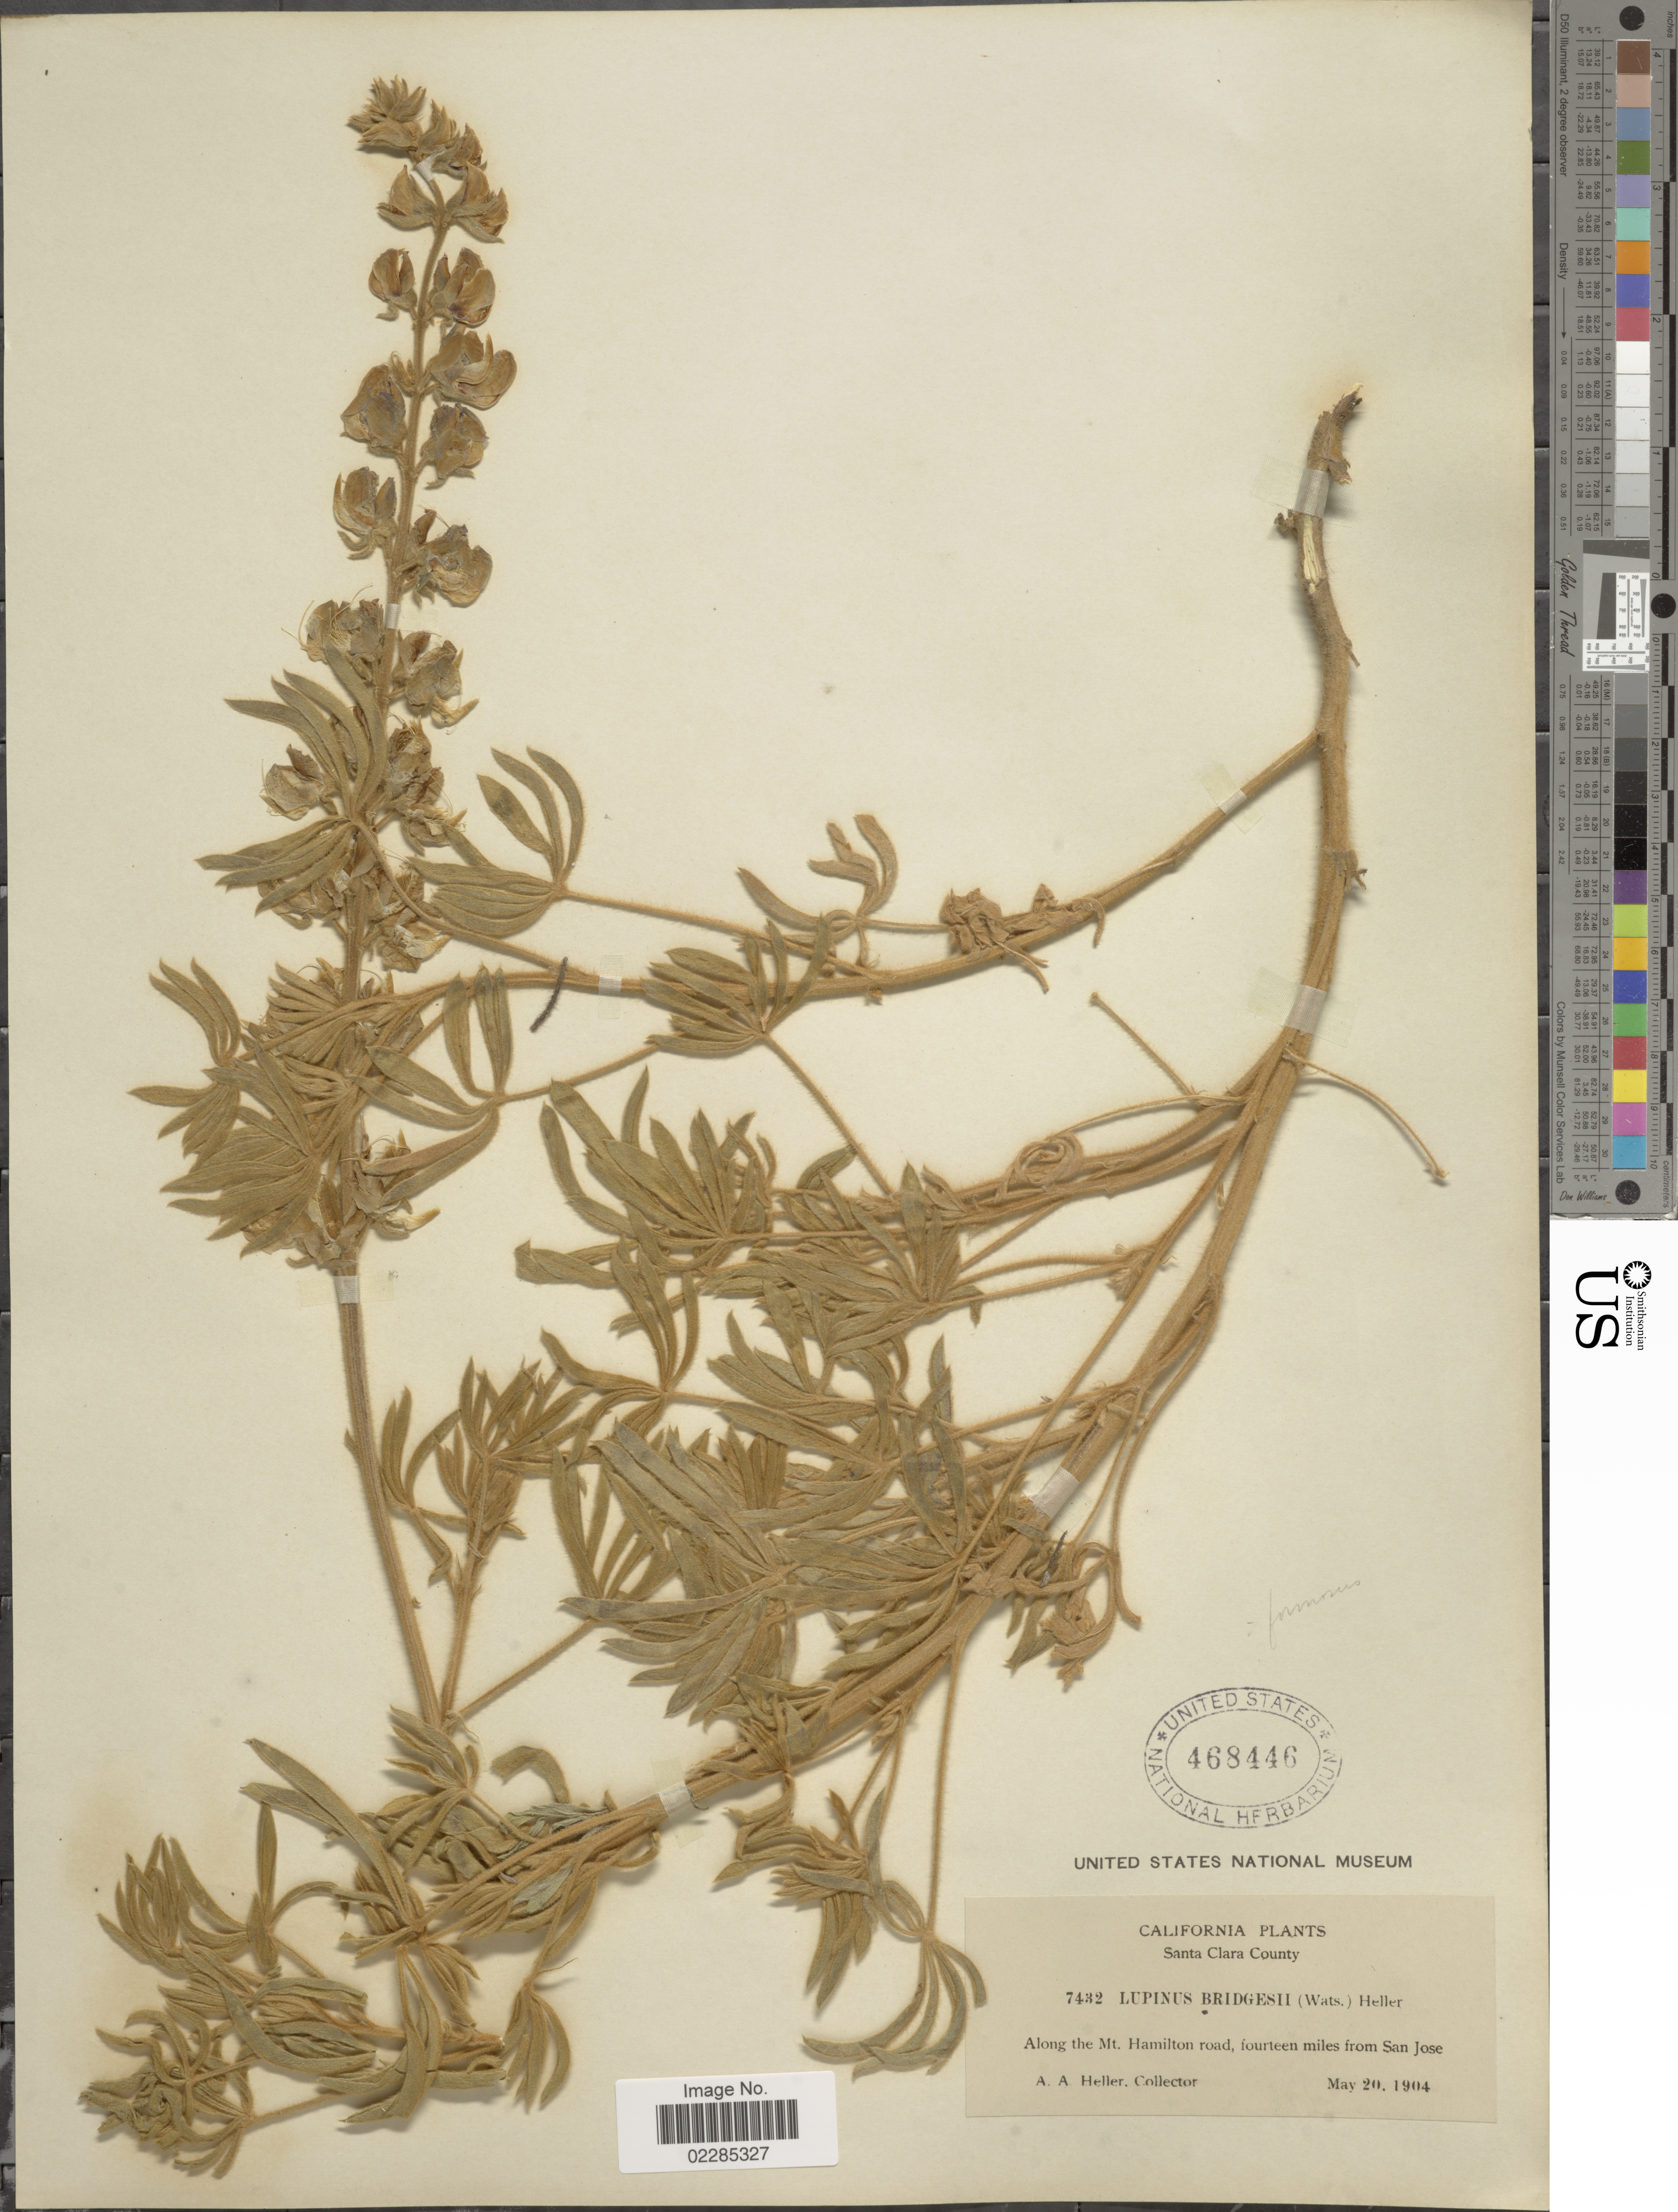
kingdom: Plantae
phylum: Tracheophyta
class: Magnoliopsida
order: Fabales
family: Fabaceae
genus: Lupinus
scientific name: Lupinus formosus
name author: Greene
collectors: A. A. Heller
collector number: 7432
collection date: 1904-05-20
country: United States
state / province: California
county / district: Santa Clara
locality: Santa Clara County, Along the Mt Hamilton road, fourteen miles from San Jose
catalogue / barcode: US 468446